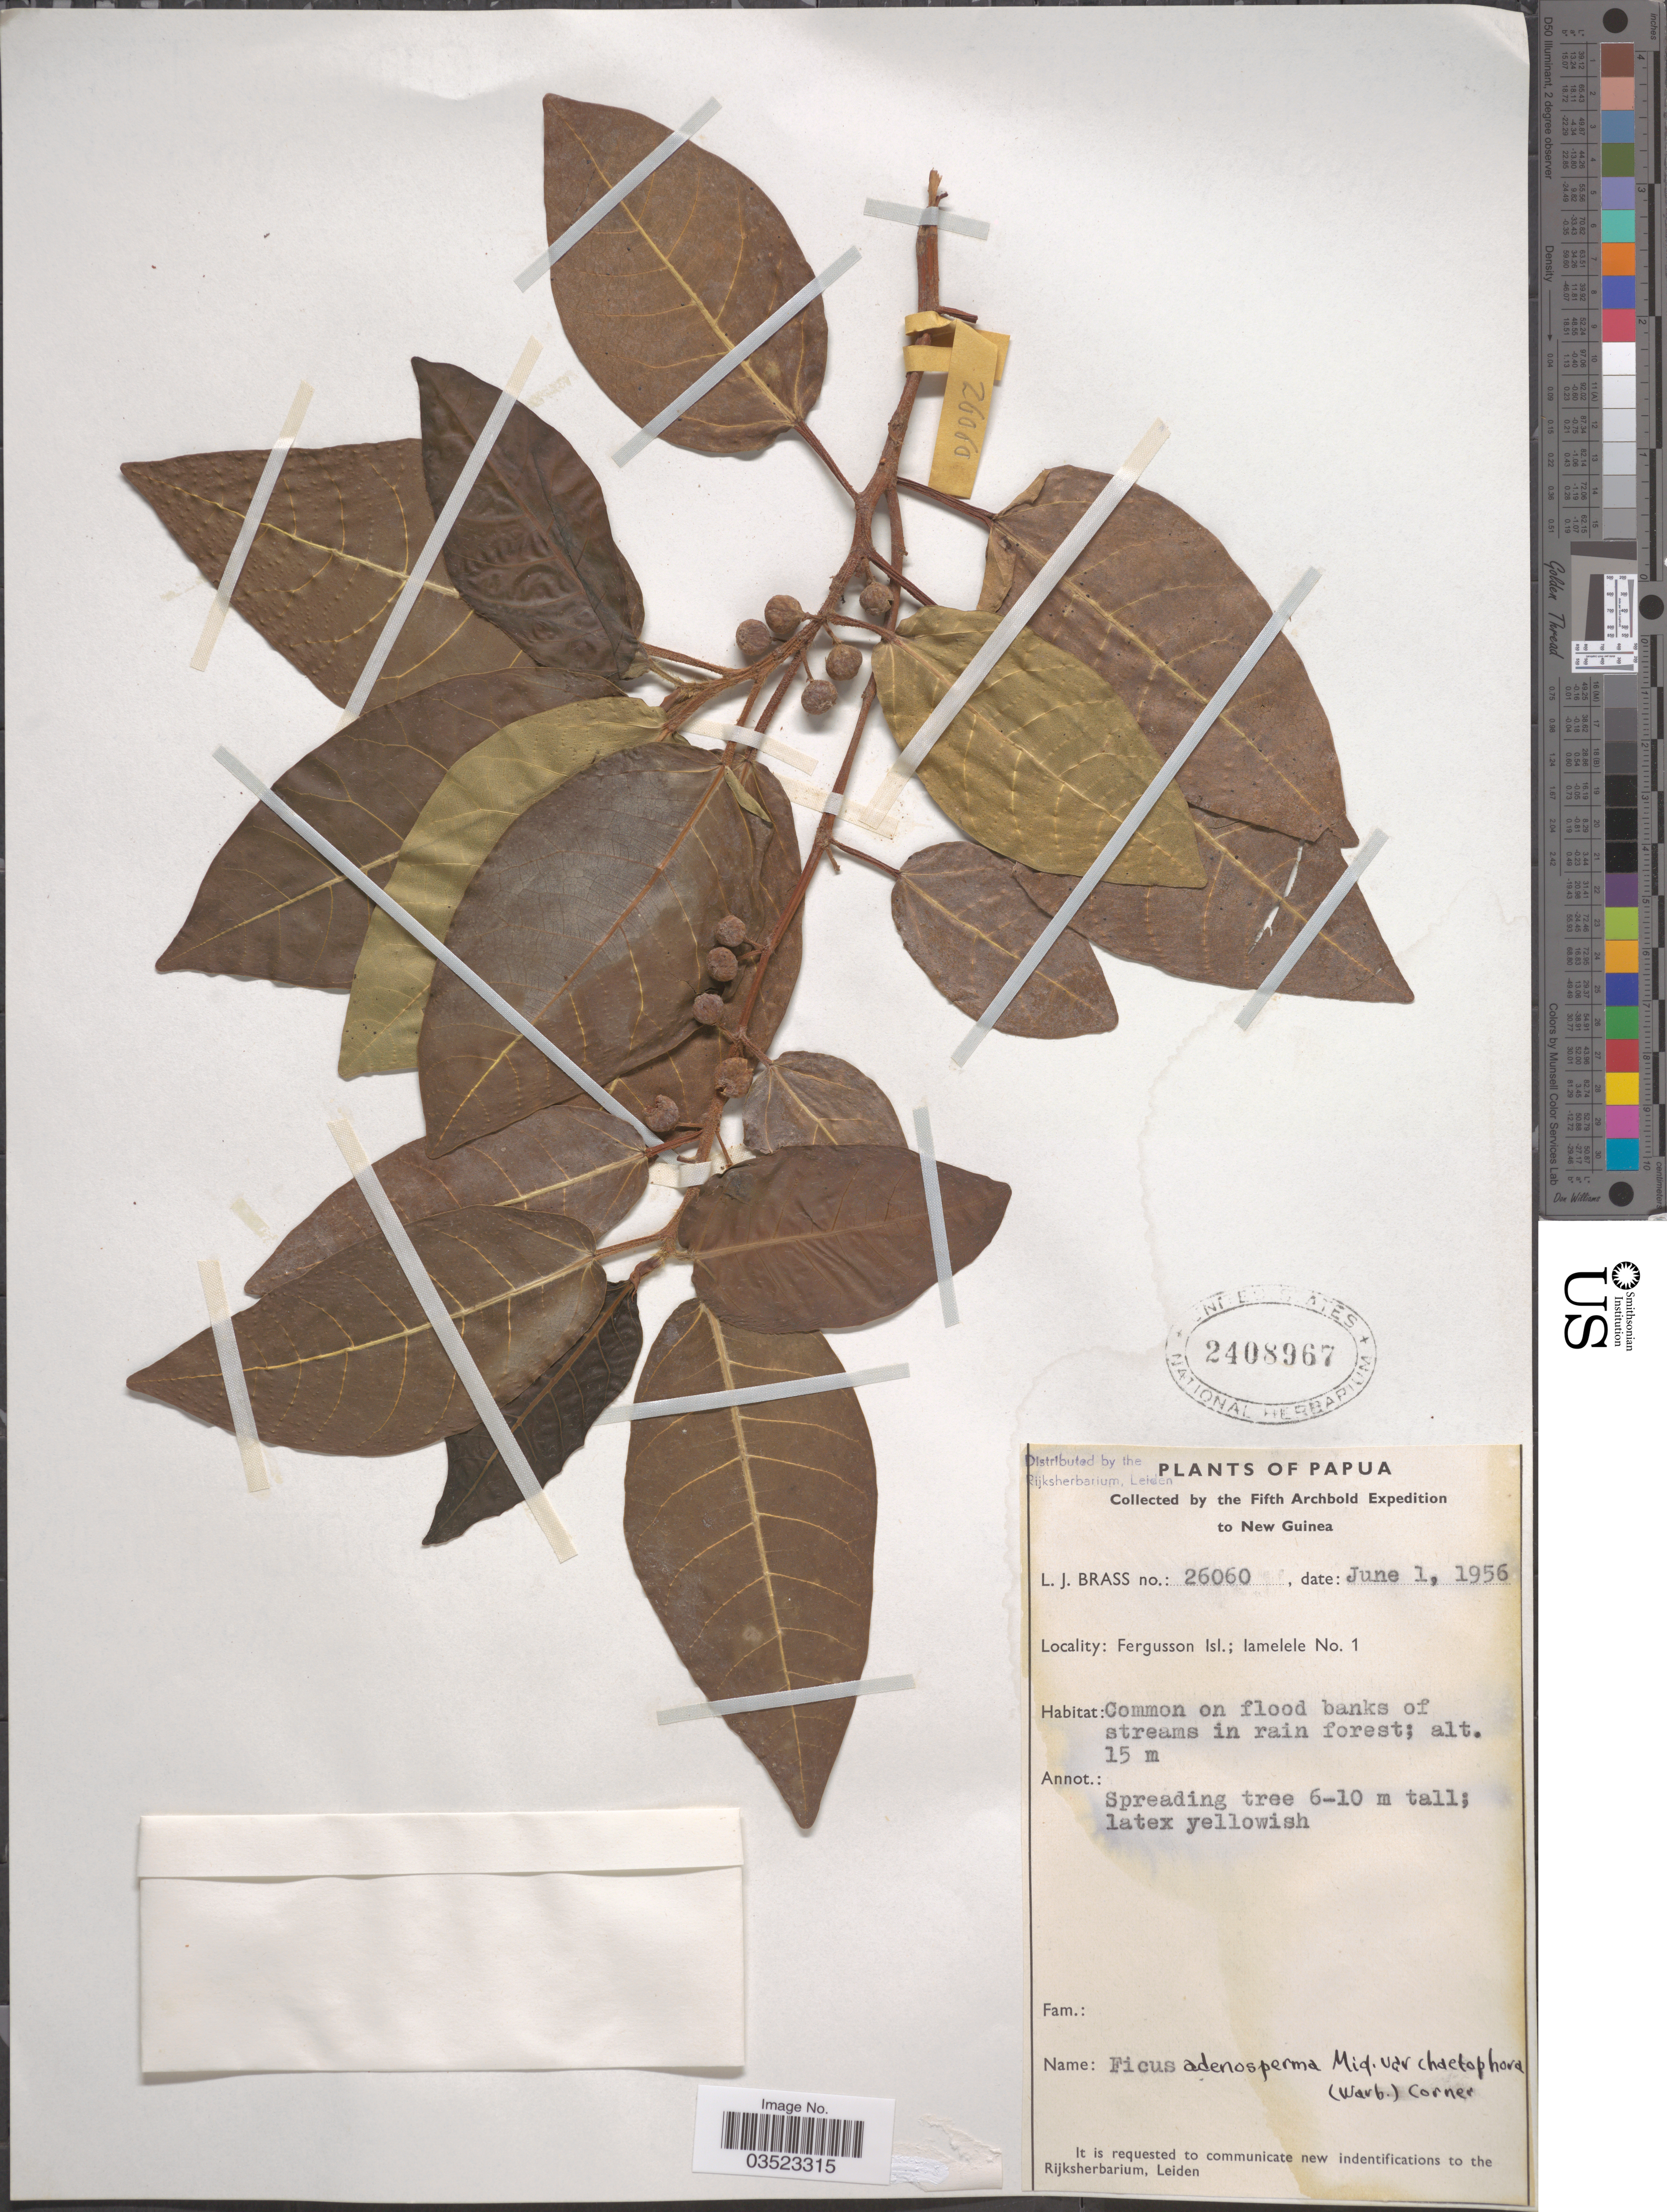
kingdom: Plantae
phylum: Tracheophyta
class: Magnoliopsida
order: Rosales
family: Moraceae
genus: Ficus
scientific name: Ficus adenosperma var. chaetophora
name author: (Warb.) Corner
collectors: L. J. Brass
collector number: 26060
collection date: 1956-06-01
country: Papua New Guinea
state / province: Milne Bay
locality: Papua. The Fifth Archbold Expedition to New Guinea. Fergusson Isl.; lamelele No. 1.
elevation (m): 15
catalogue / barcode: US 2408967